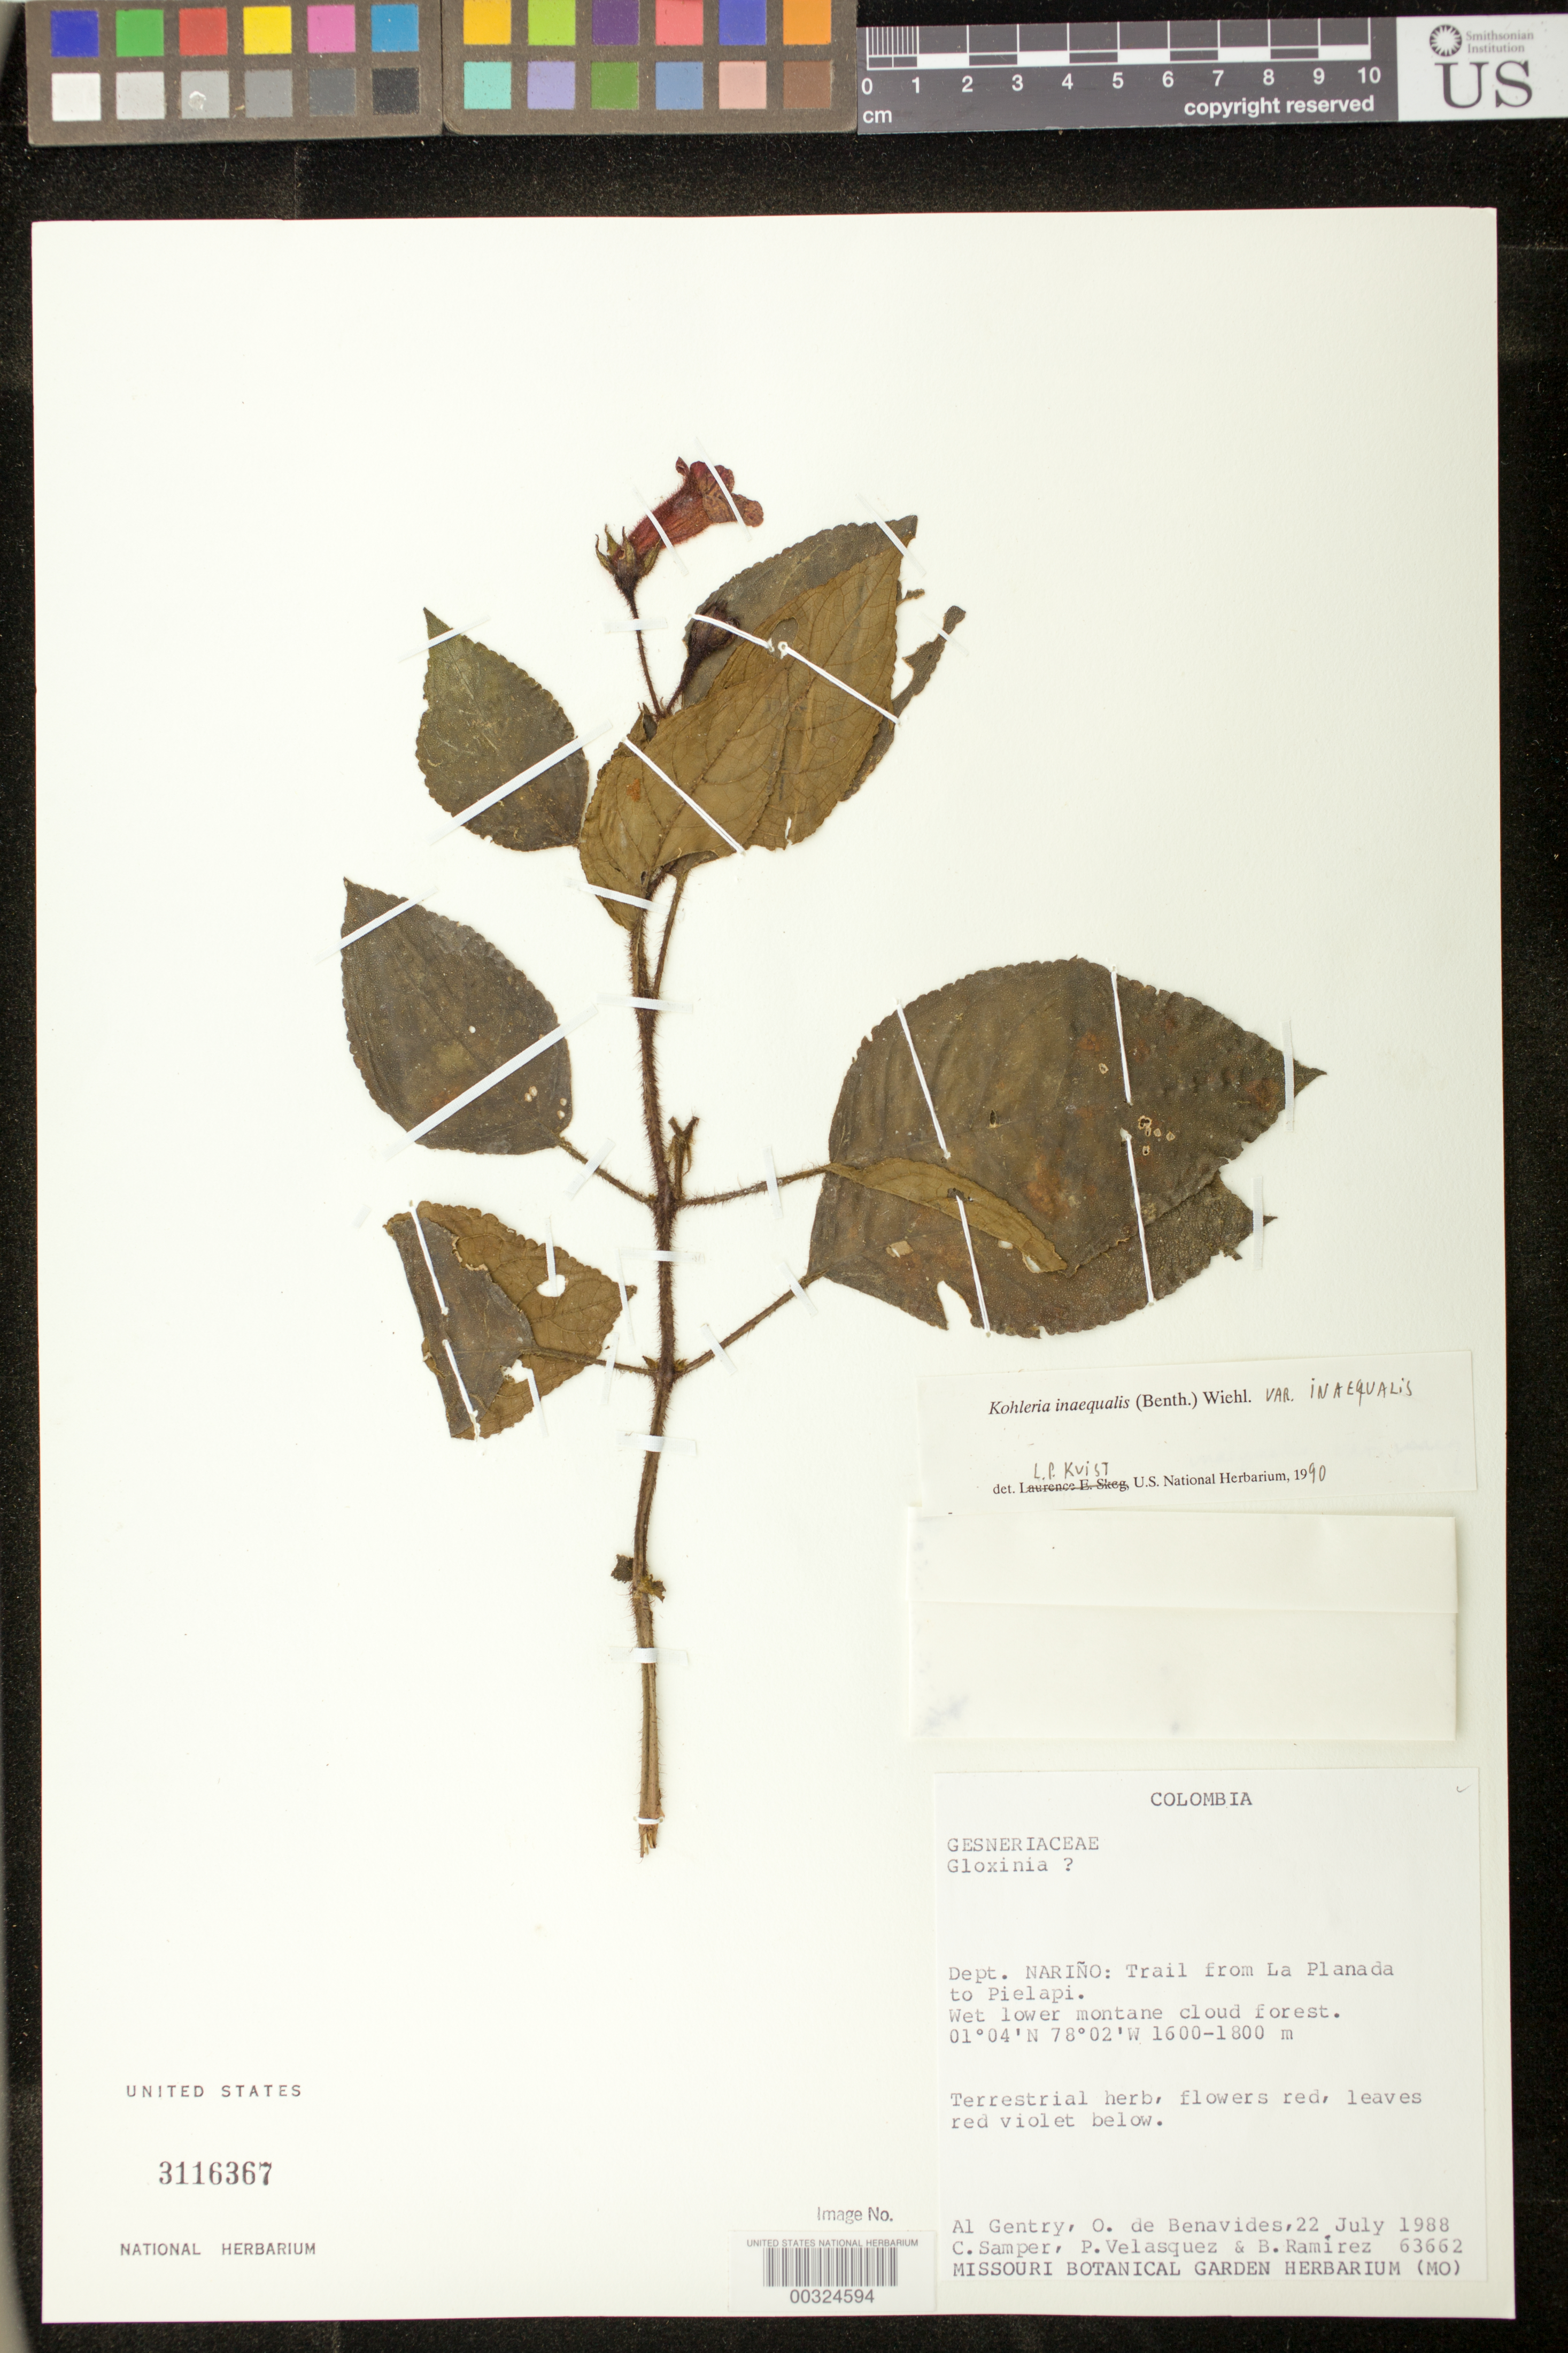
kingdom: Plantae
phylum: Tracheophyta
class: Magnoliopsida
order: Lamiales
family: Gesneriaceae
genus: Kohleria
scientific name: Kohleria inaequalis var. inaequalis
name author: (Benth.) Wiehler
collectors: A. H. Gentry, Olga S. de Benavides, C. Samper, P. Velasquez & B. Ramírez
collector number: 63662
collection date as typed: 22 Jul 1988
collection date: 1988-07-22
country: Colombia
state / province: Nariño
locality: Trail from La Planada to Pielapi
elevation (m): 1600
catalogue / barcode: US 3116367